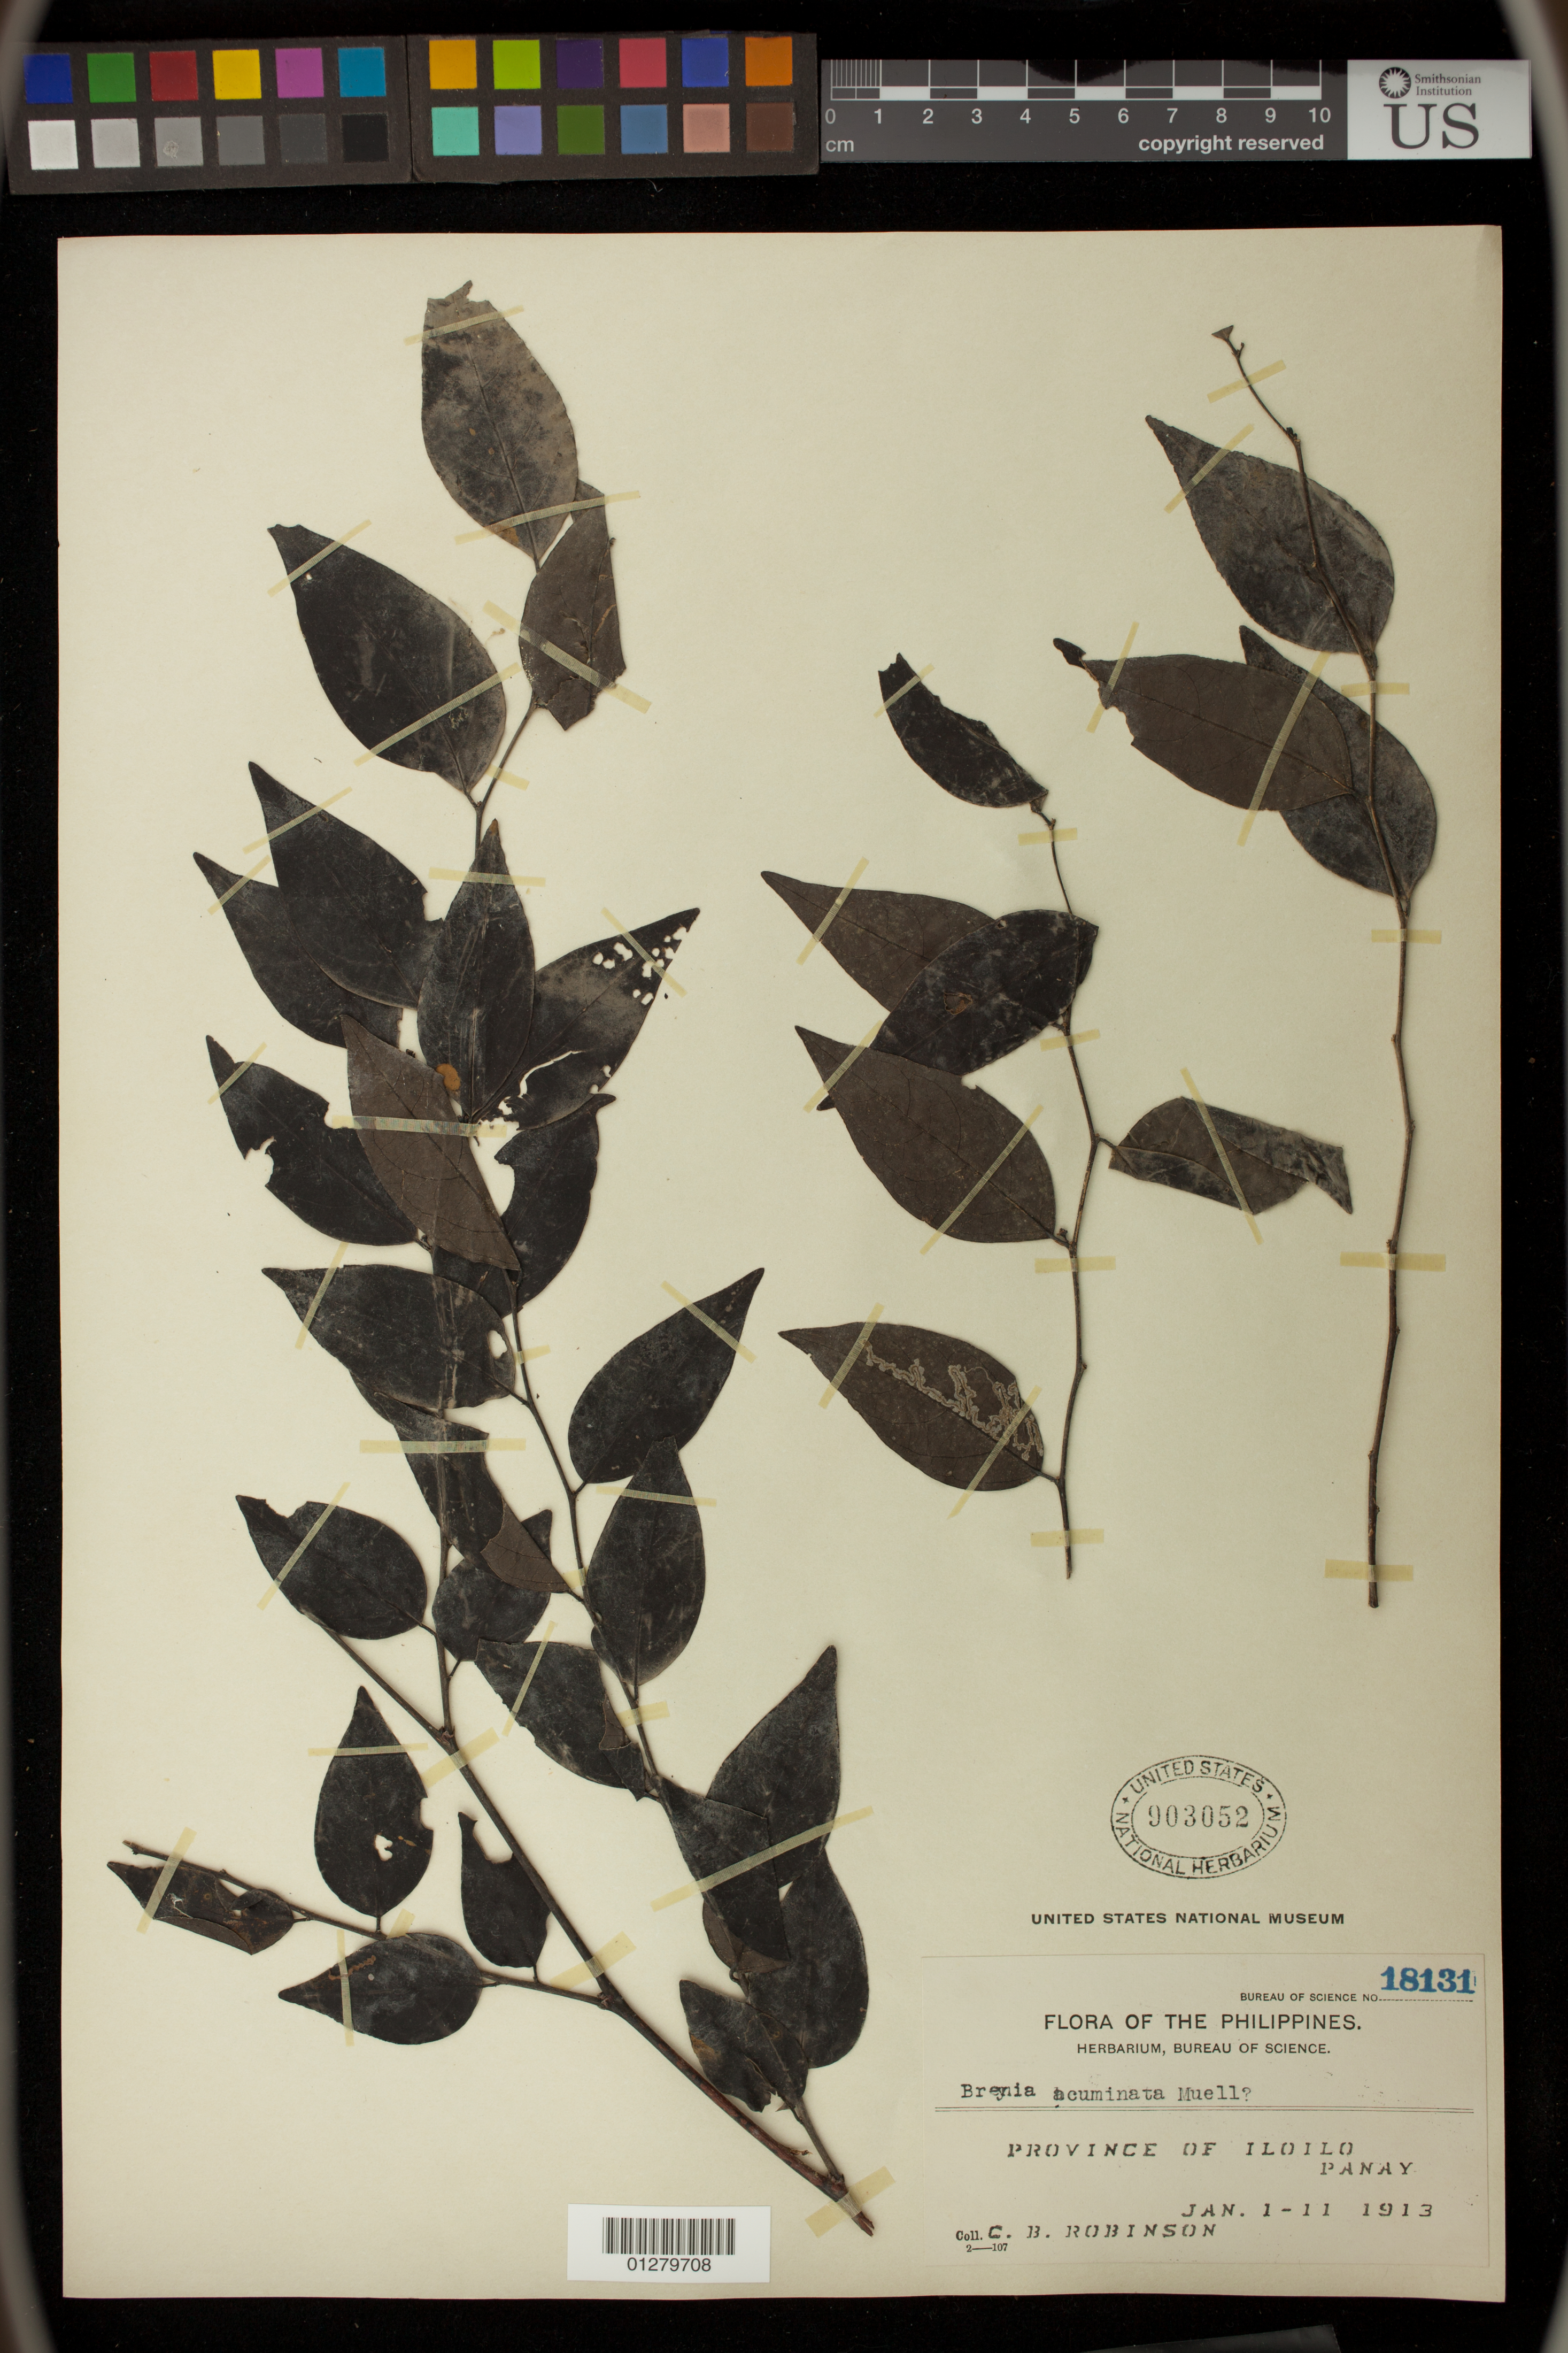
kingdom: Plantae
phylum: Tracheophyta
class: Magnoliopsida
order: Malpighiales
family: Phyllanthaceae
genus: Breynia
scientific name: Breynia racemosa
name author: (Blume) Müll. Arg.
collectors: C. Robinson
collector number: Bur. Sci. 18131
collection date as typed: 1913-01-01/1913-01-11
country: Philippines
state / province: Western Visayas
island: Panay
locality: Province of Iloilo, Panay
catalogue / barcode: US 903052